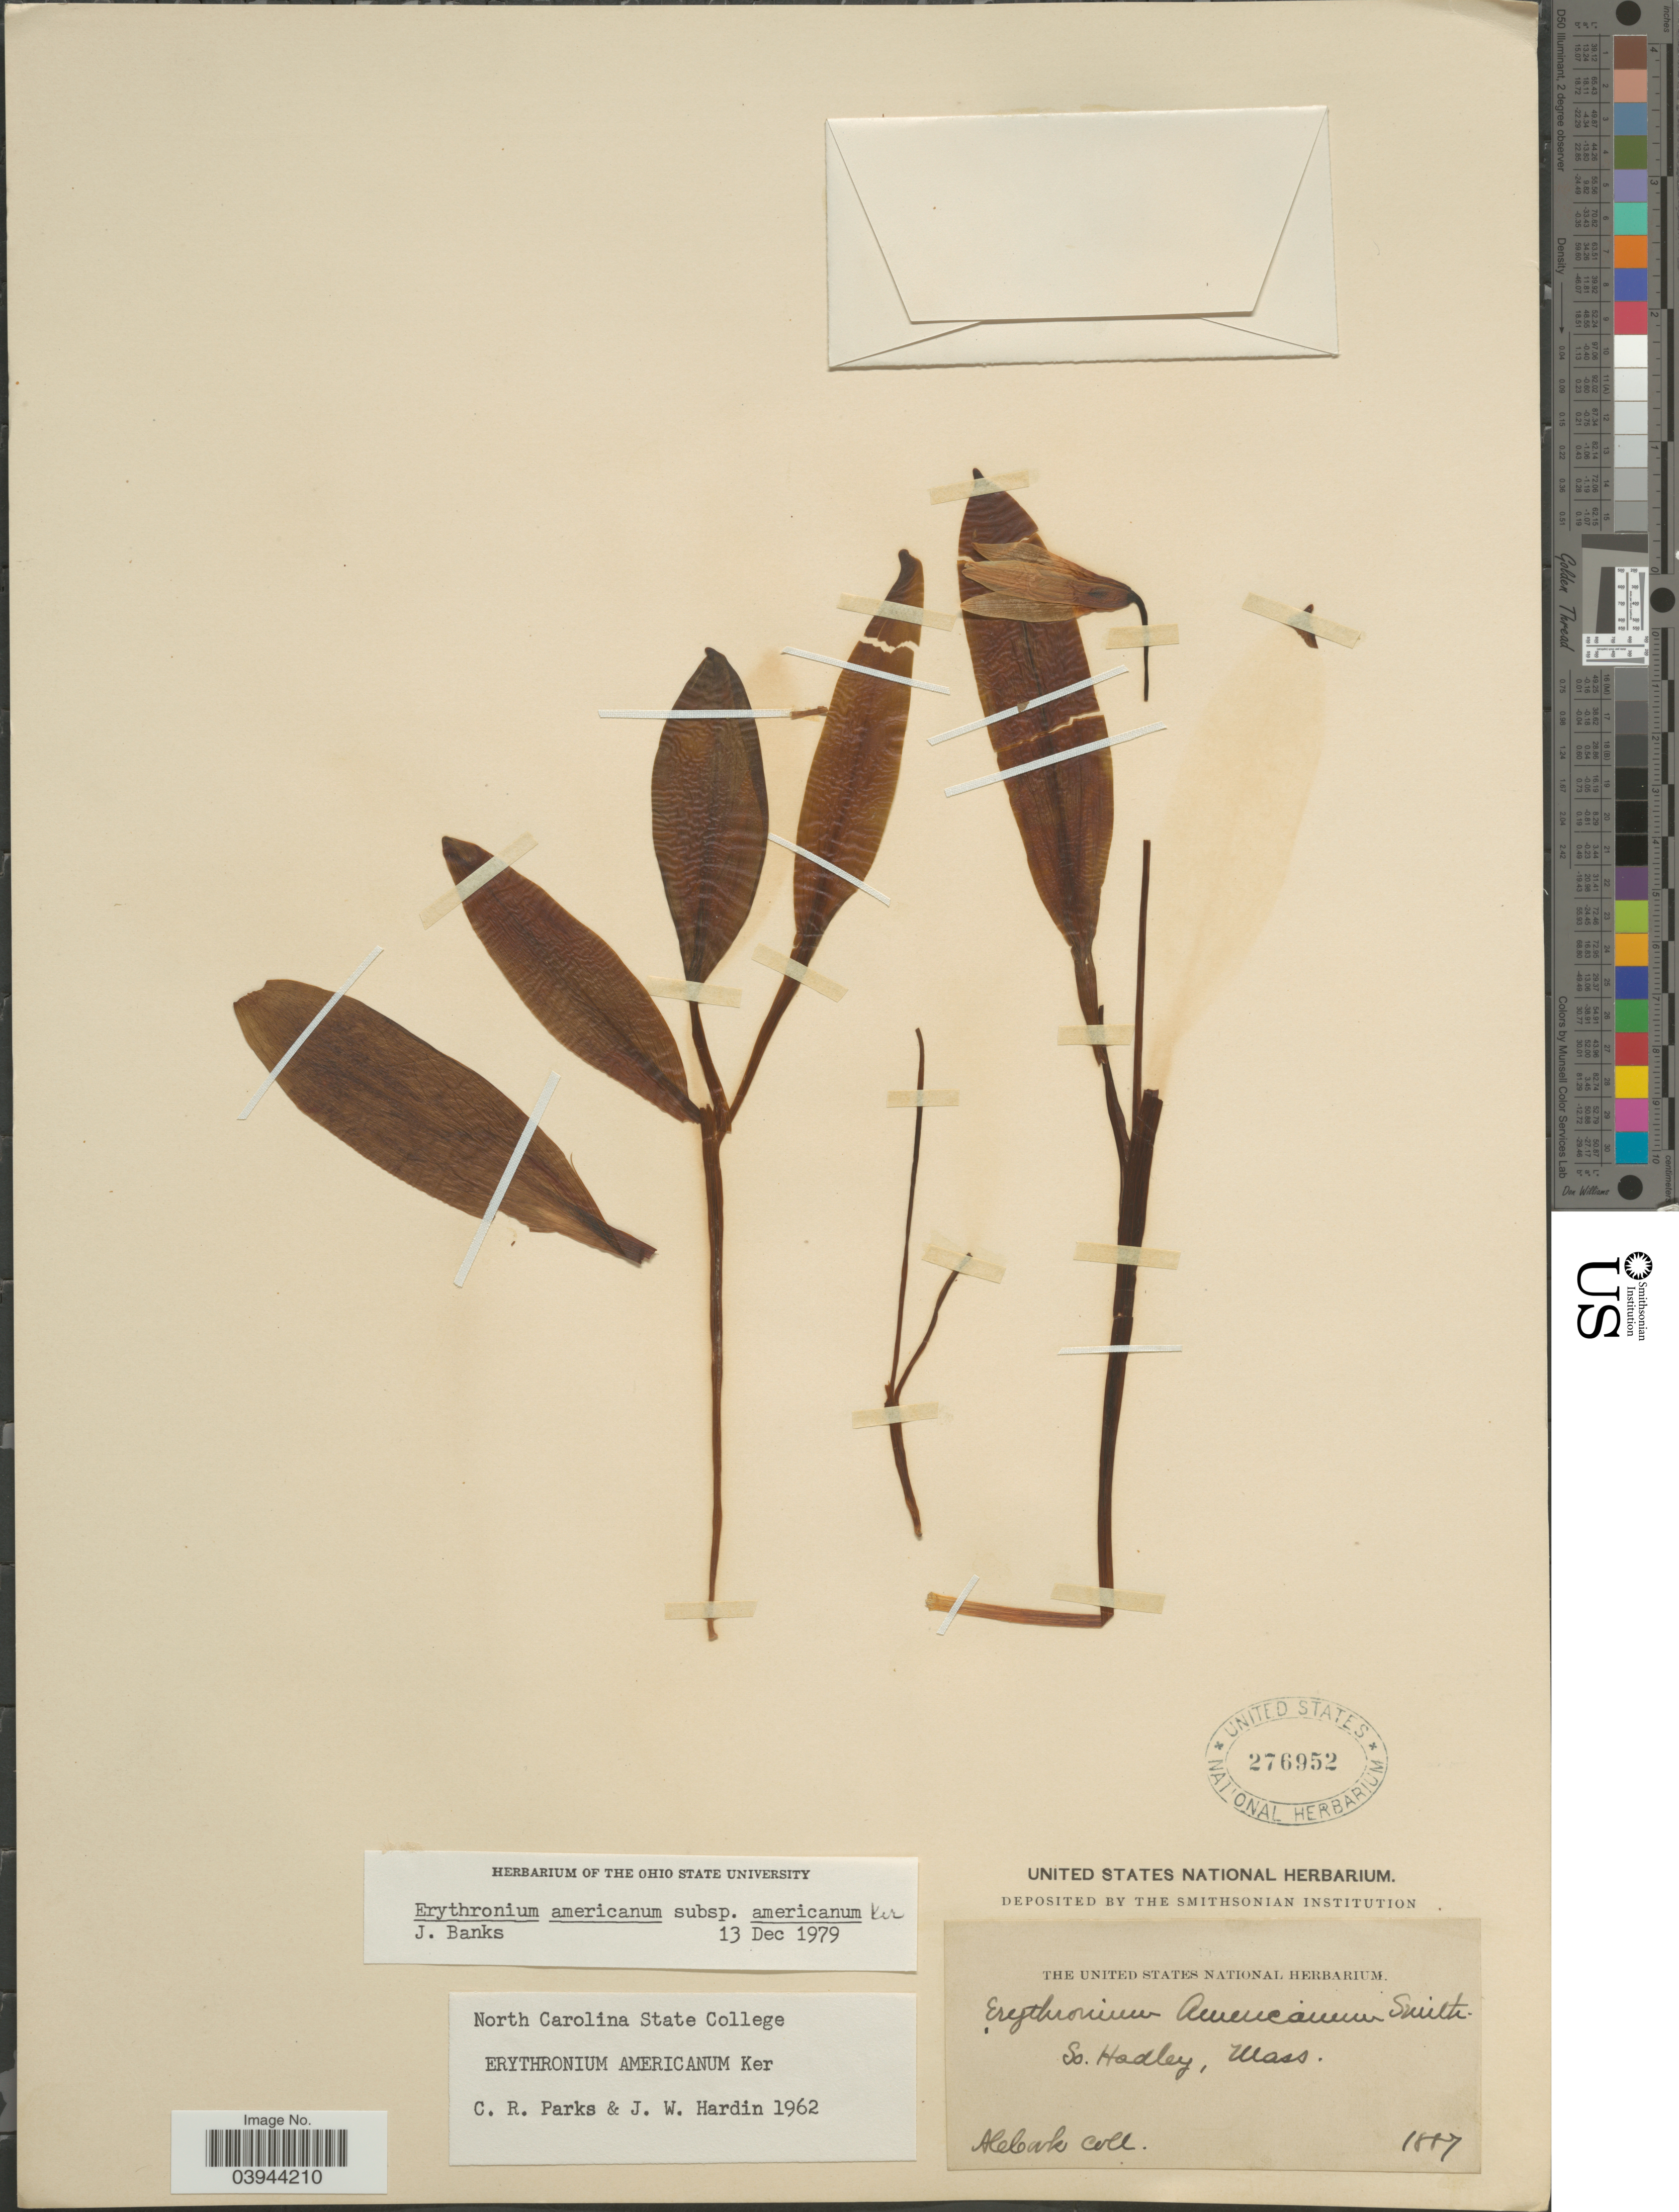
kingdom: Plantae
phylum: Tracheophyta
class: Liliopsida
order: Liliales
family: Liliaceae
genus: Erythronium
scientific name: Erythronium americanum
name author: Ker Gawl.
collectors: A. Cook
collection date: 1887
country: United States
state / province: Massachusetts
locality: So. Hadley.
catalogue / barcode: US 276952